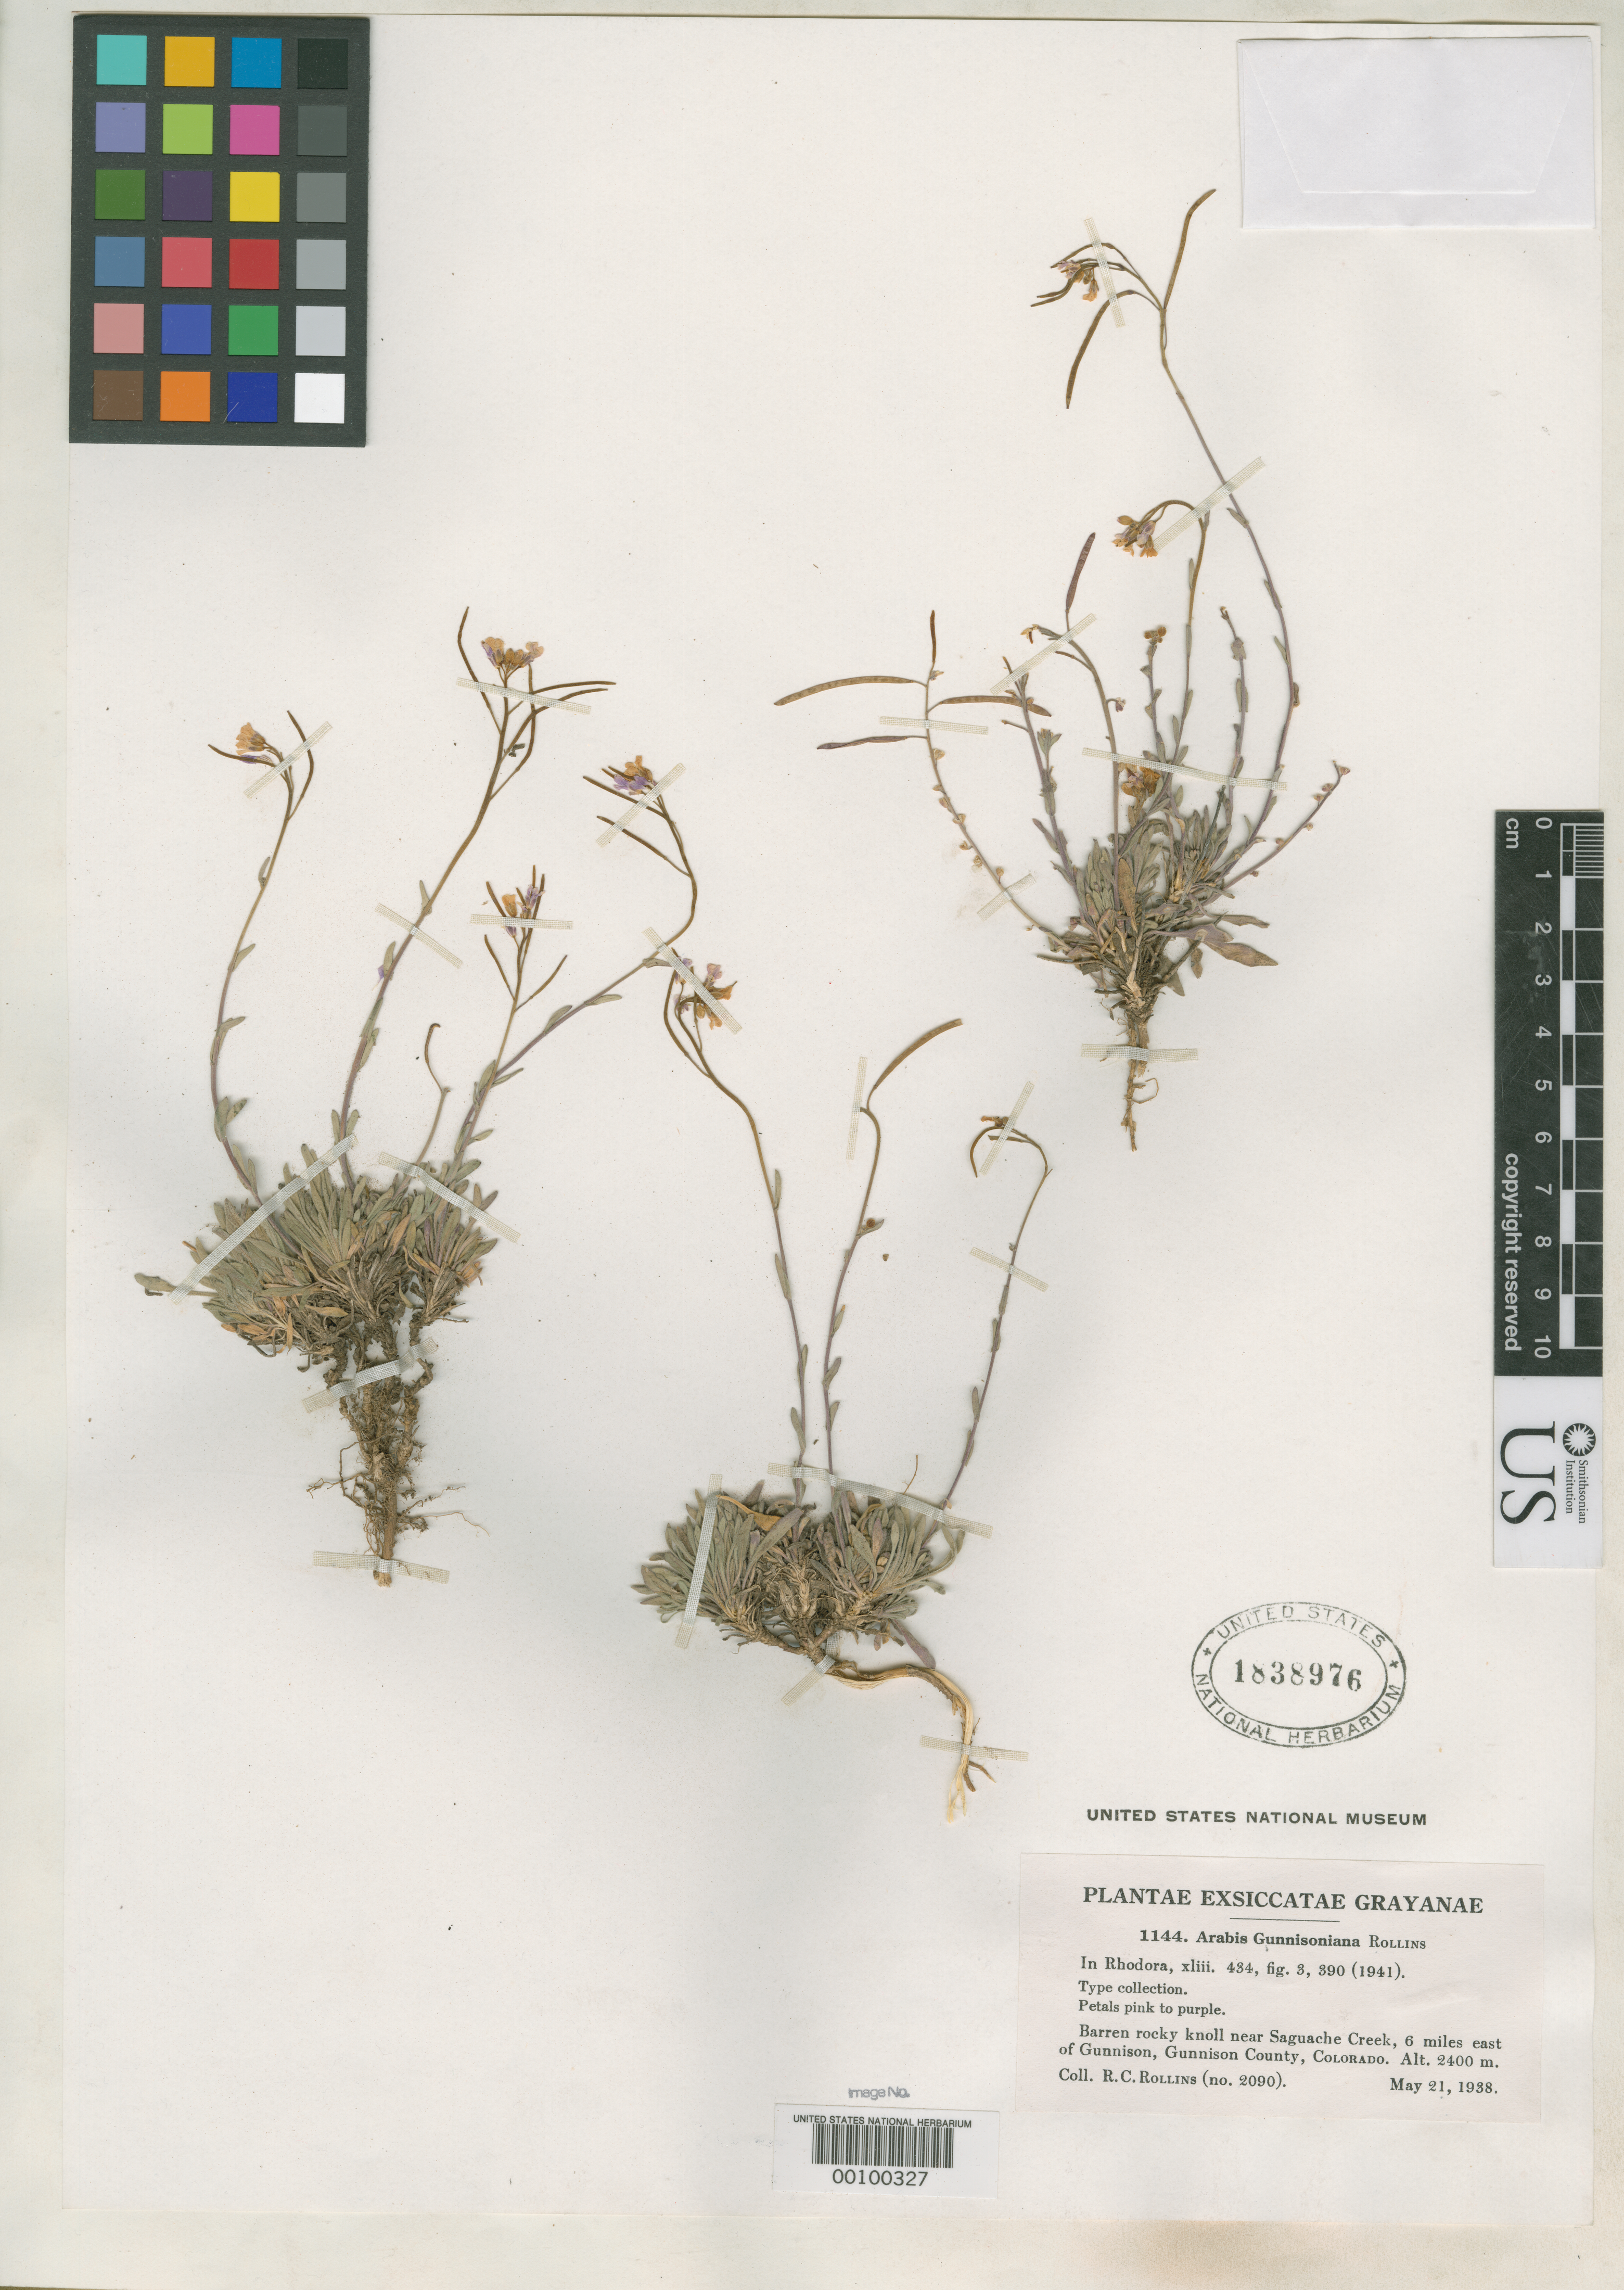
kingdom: Plantae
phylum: Tracheophyta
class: Magnoliopsida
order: Brassicales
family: Brassicaceae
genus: Arabis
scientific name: Arabis gunnisoniana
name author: Rollins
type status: Isotype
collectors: R. C. Rollins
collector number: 2090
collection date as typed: May 1938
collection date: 1938-05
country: United States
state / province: Colorado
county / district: Gunnison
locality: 4 mi E of Gunnison.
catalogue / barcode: US 1838976